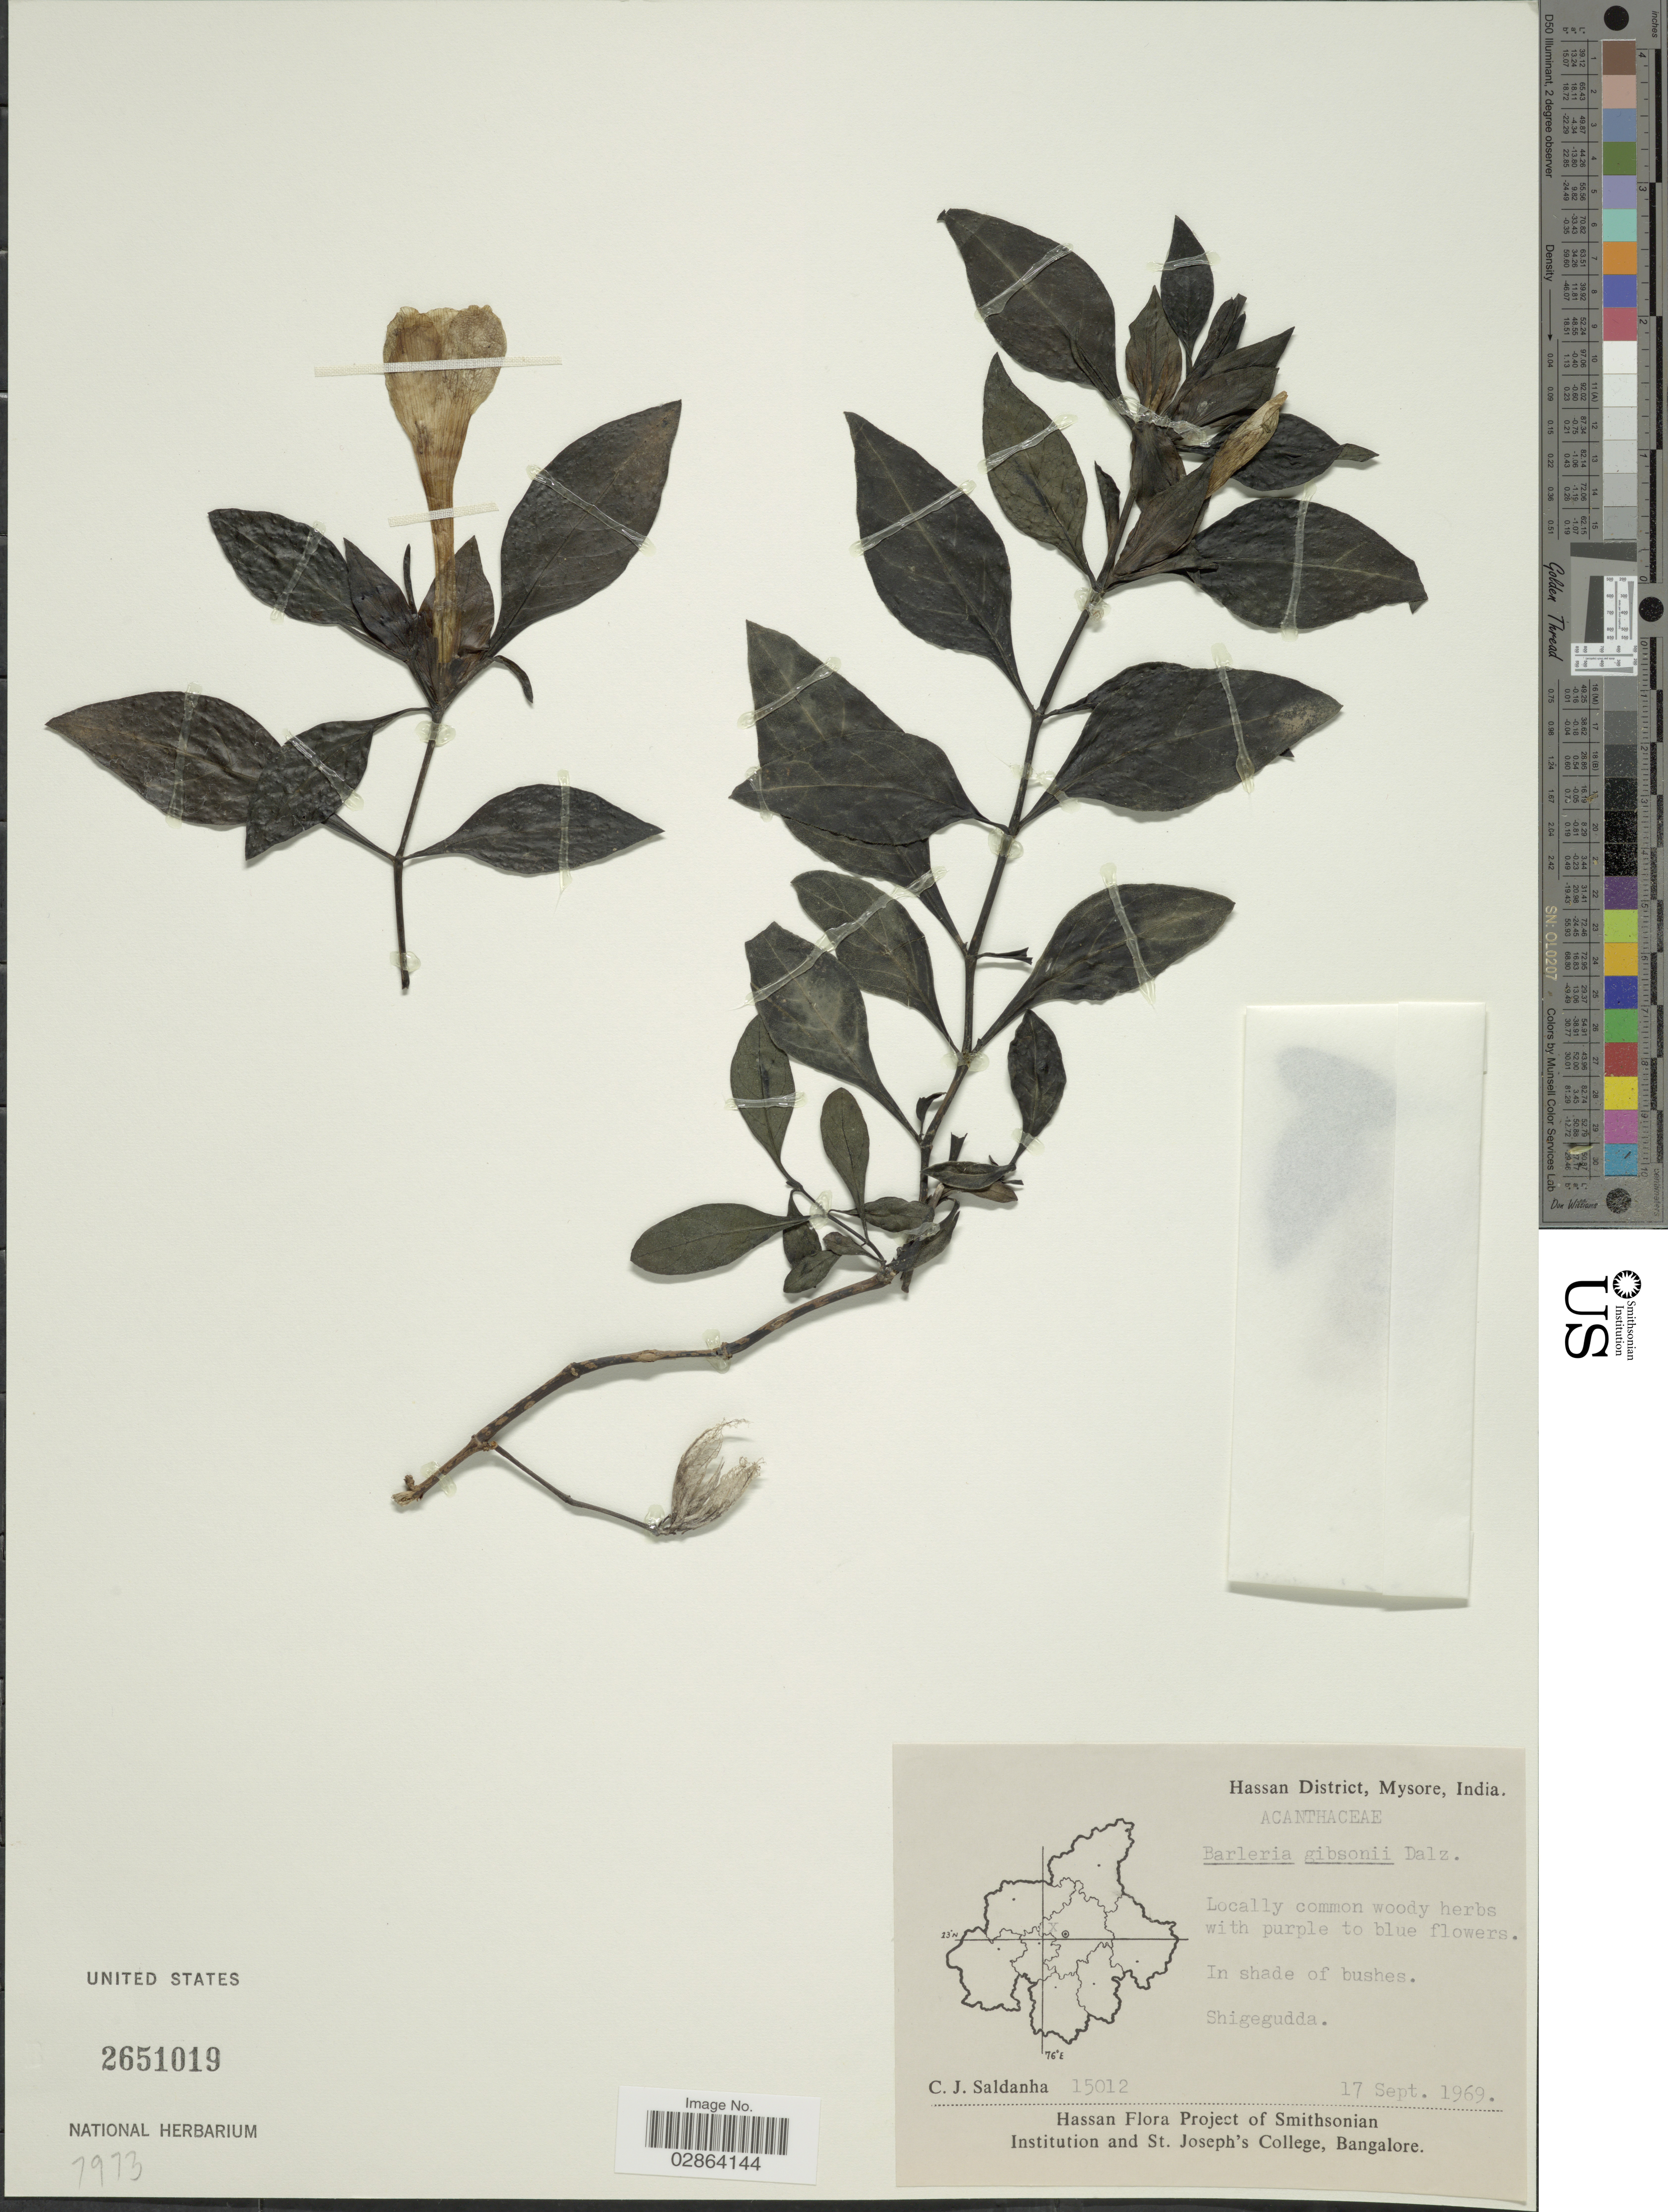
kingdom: Plantae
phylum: Tracheophyta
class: Magnoliopsida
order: Lamiales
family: Acanthaceae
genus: Barleria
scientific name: Barleria gibsonii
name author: Dalzell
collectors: C. J. Saldanha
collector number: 15012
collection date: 1969-09-17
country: India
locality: Hassan District, Mysore, Shigegudda.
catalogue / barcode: US 2651019